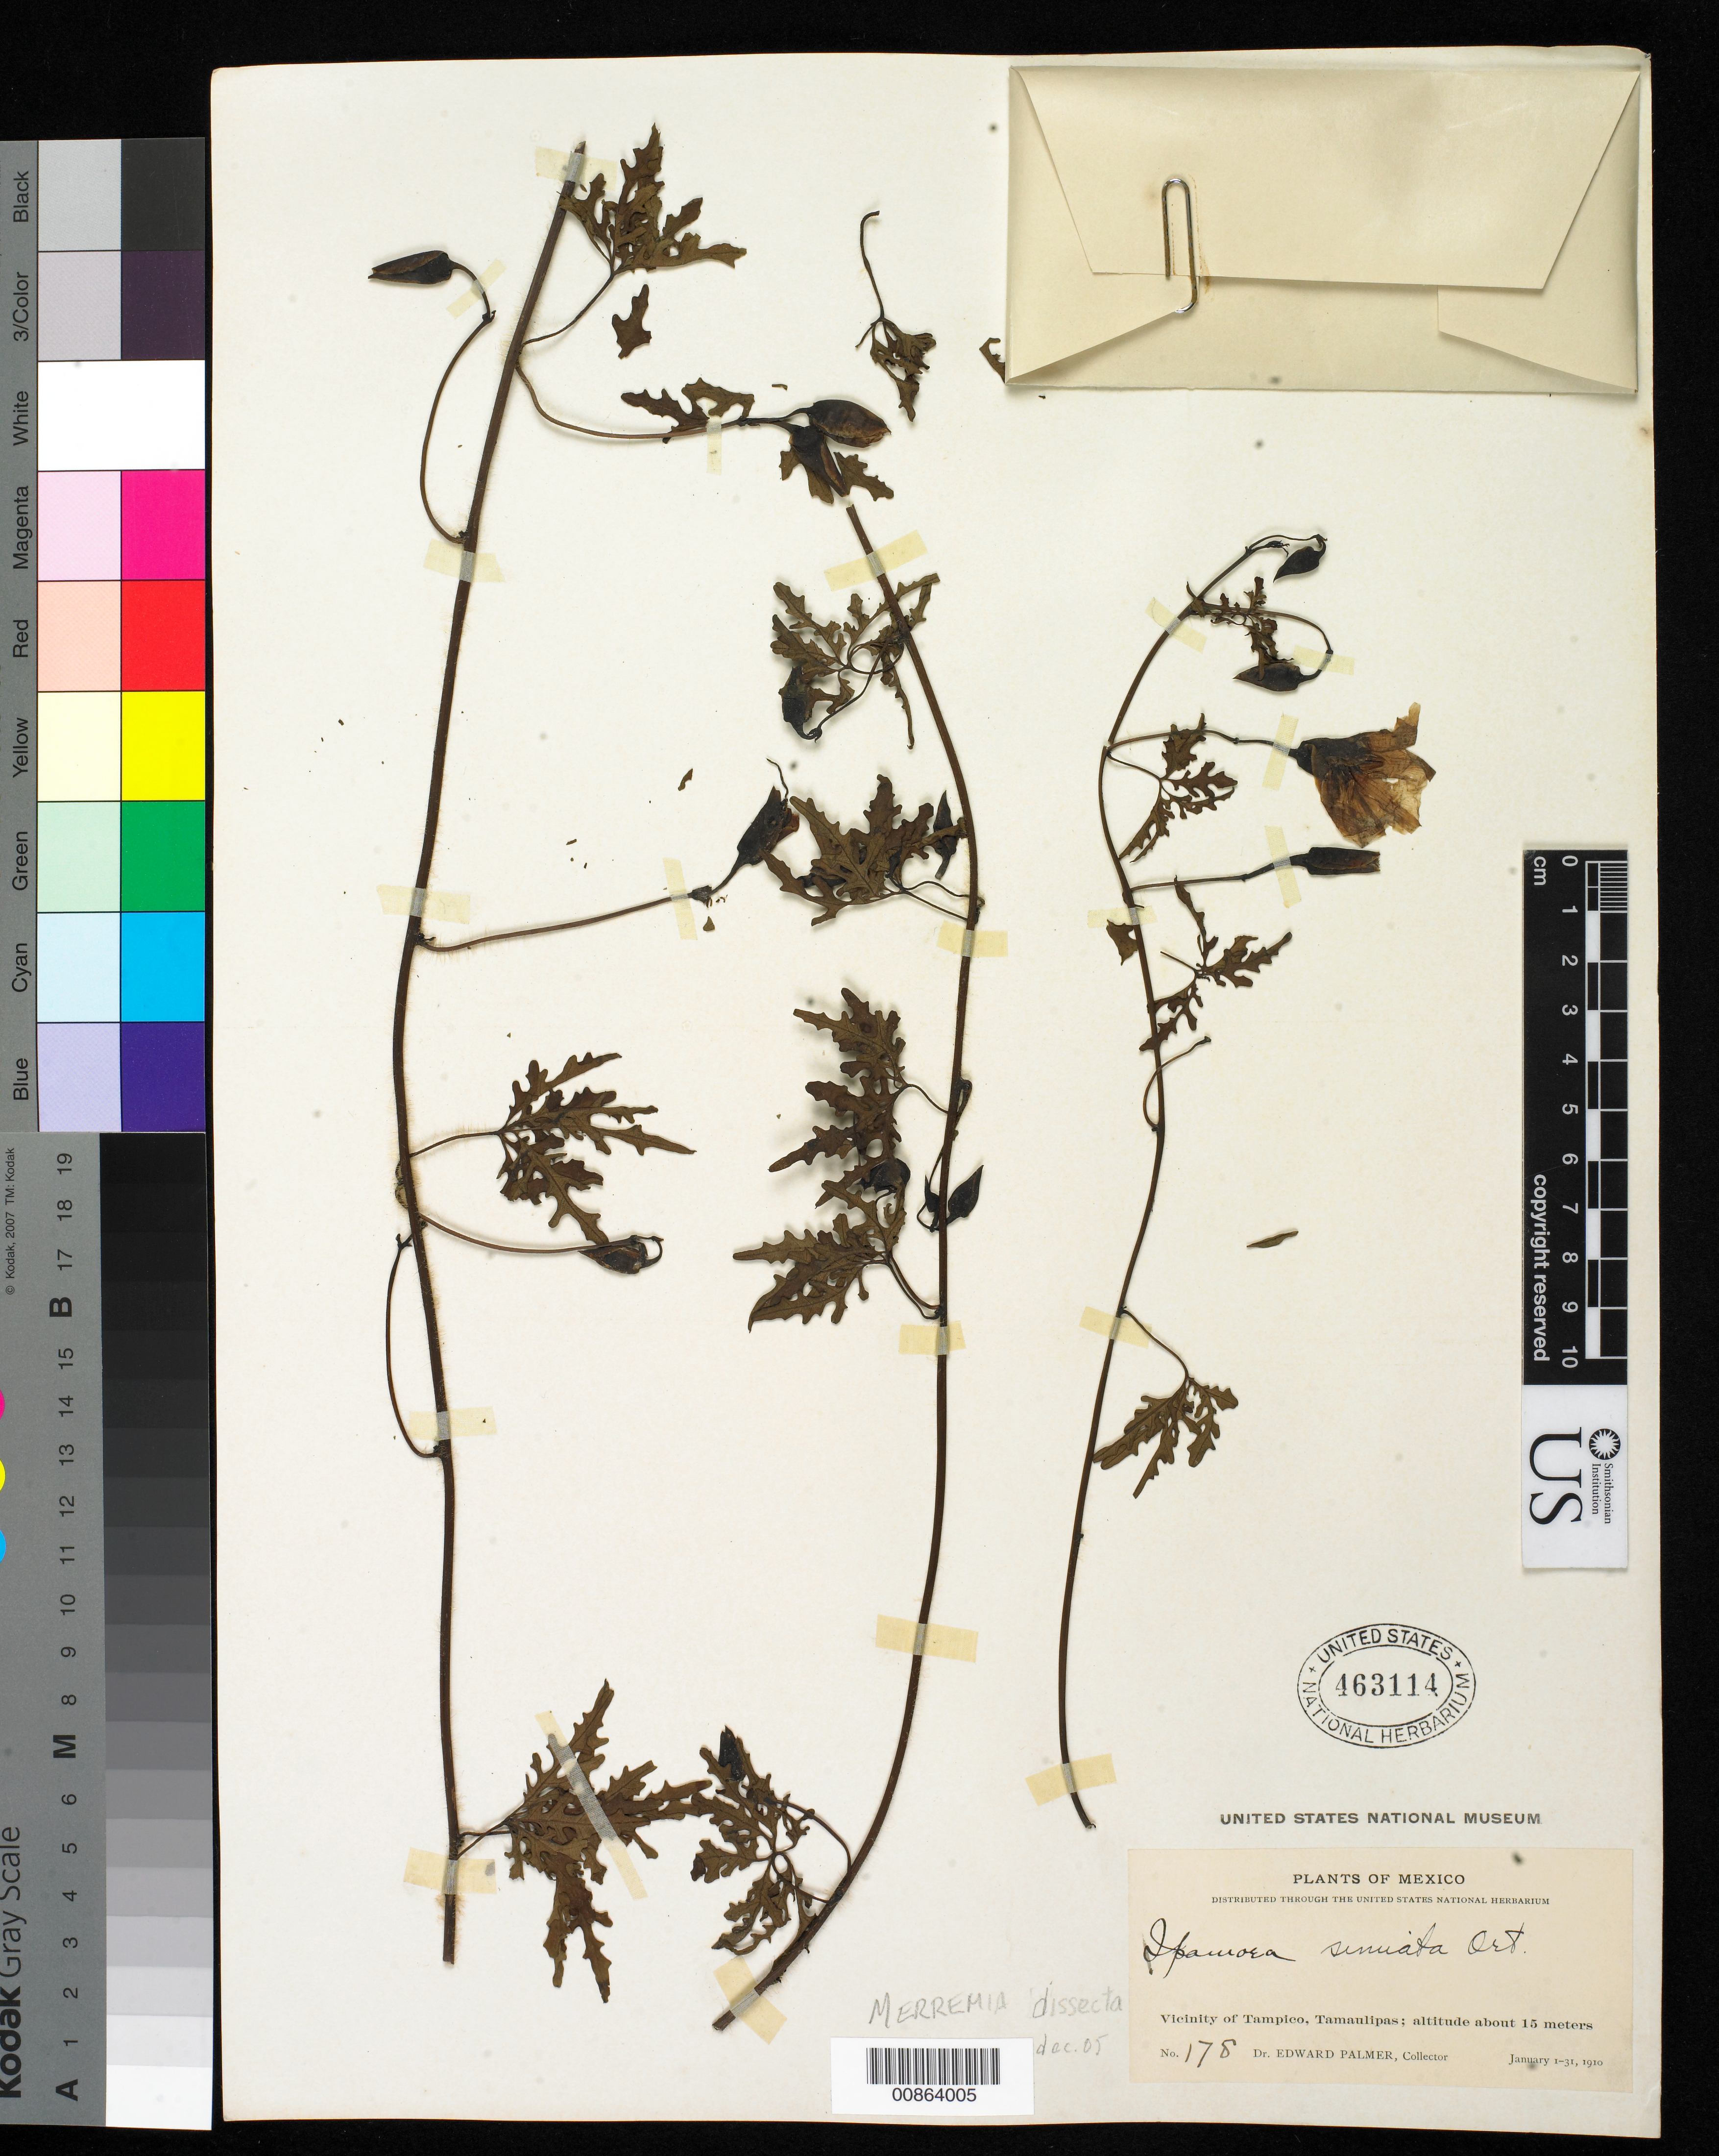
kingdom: Plantae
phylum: Tracheophyta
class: Magnoliopsida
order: Solanales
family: Convolvulaceae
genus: Distimake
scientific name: Distimake dissectus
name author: (Jacq.) A. R. Simões & Staples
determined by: Strong, Mark T., (BOT), Smithsonian Institution - National Museum of Natural History (UNITED STATES)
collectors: E. Palmer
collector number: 178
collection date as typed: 01 Jan 1910 to 31 Jan 1910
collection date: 1910-01-01/1910-01-31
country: Mexico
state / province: Tamaulipas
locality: Vicinity of Tampico, Tamaulipas.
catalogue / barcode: US 463114